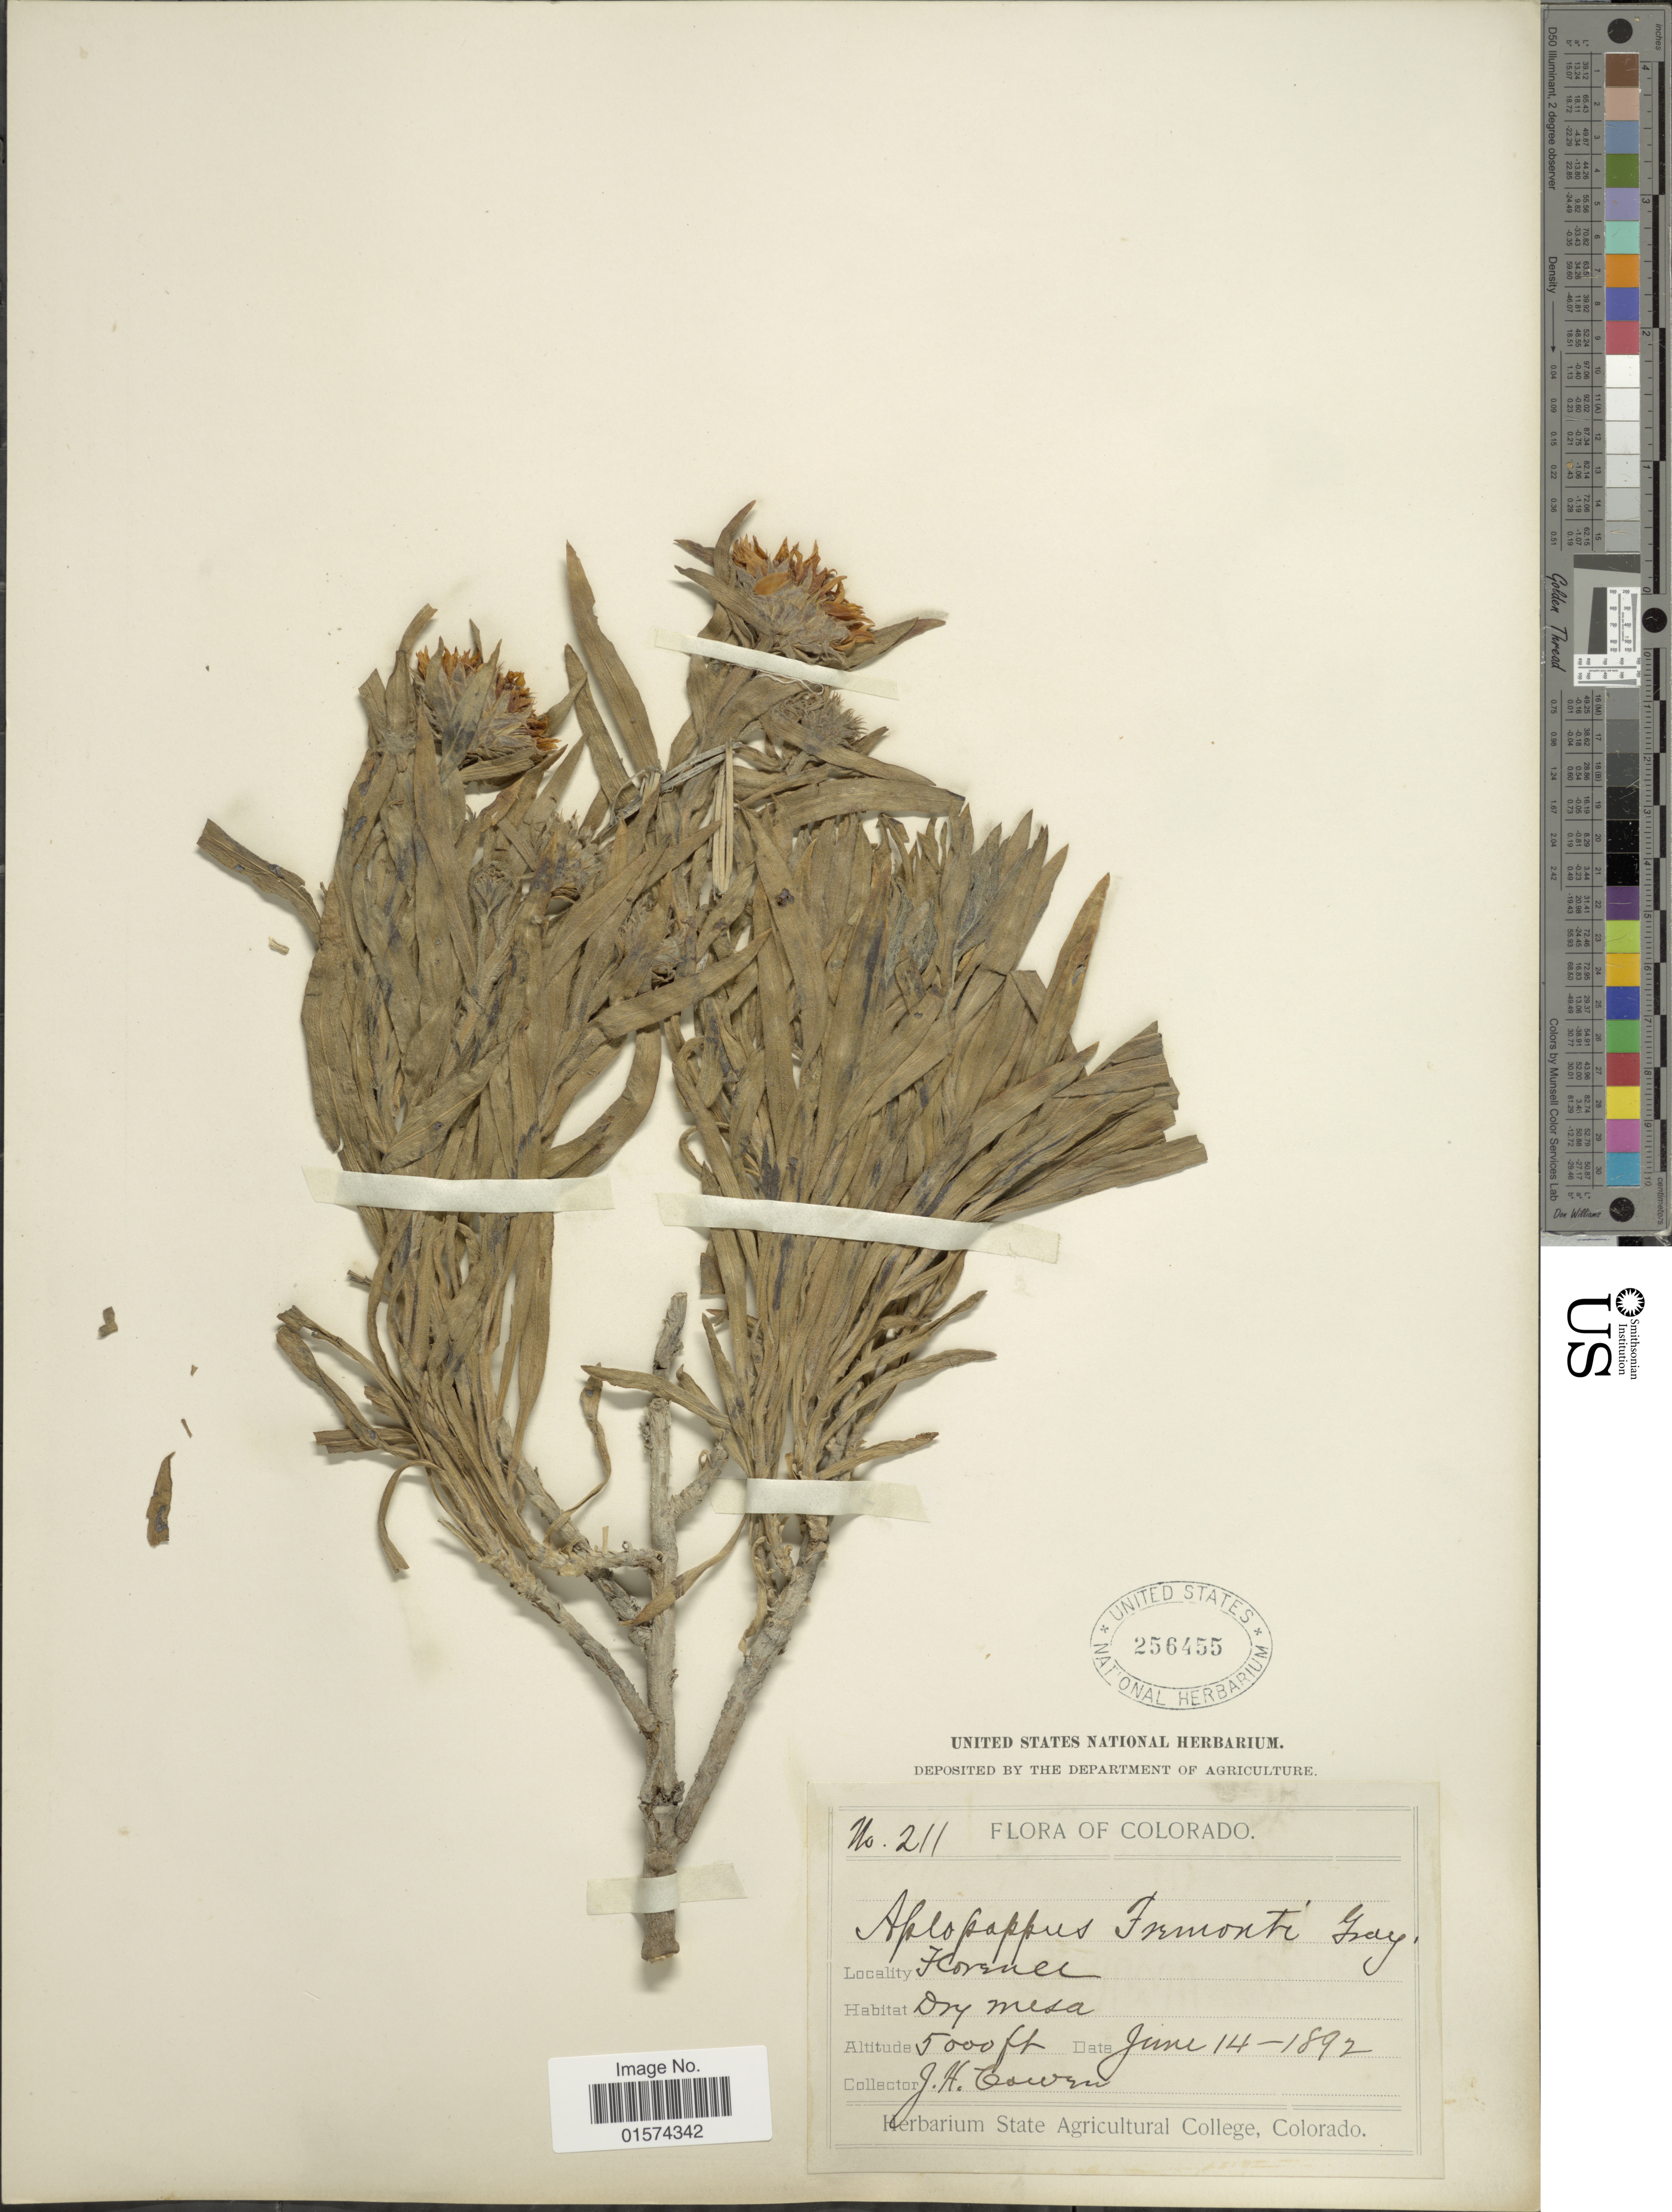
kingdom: Plantae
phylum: Tracheophyta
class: Magnoliopsida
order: Asterales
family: Asteraceae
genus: Oonopsis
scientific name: Oonopsis fremontii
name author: A. Gray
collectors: J. H. Cowen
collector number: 211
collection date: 1892-06-14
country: United States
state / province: Colorado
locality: Florence, Dry mesa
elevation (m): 1524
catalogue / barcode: US 256455